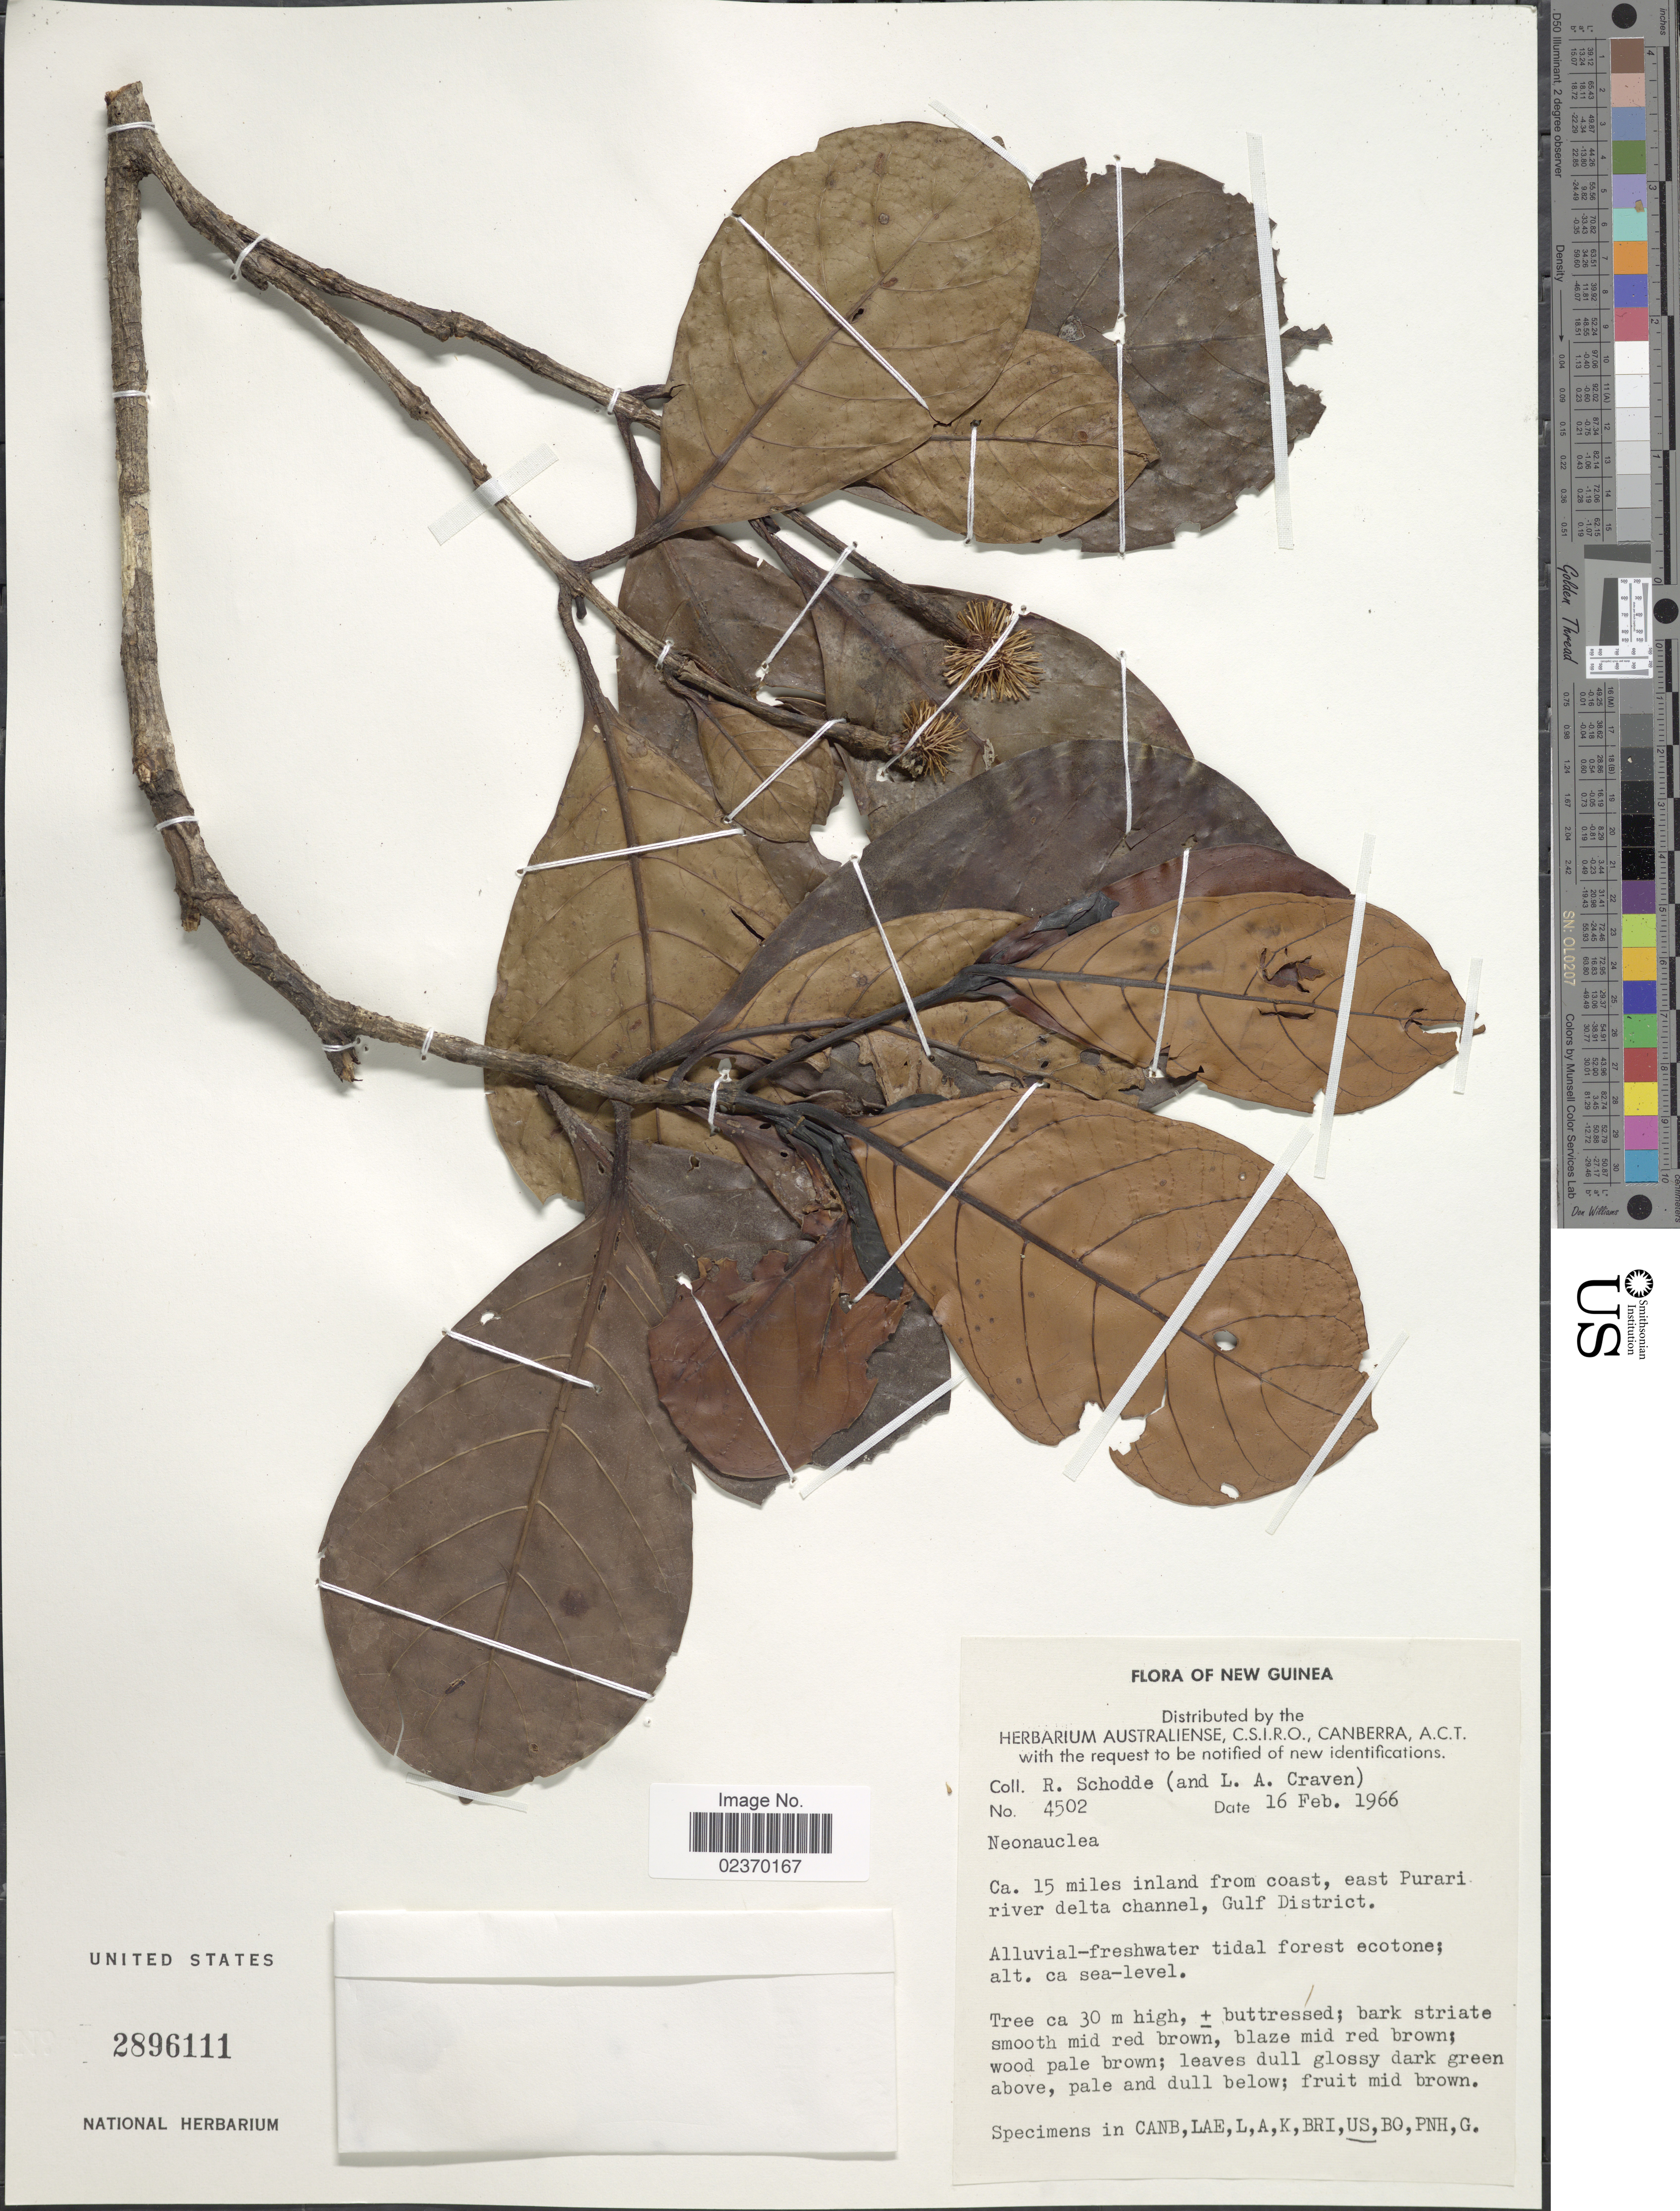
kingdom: Plantae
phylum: Tracheophyta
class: Magnoliopsida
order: Gentianales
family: Rubiaceae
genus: Neonauclea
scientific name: Neonauclea sp.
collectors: R. Schodde & L. A. Craven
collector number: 4502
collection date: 1966-02-16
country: Papua New Guinea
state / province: Gulf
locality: New Guinea, Ca. 15 miles inland from coast, east Purari river delta channel, Gulf District, Alluvial-freshwater tidal forest ecotone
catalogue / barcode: US 2896111